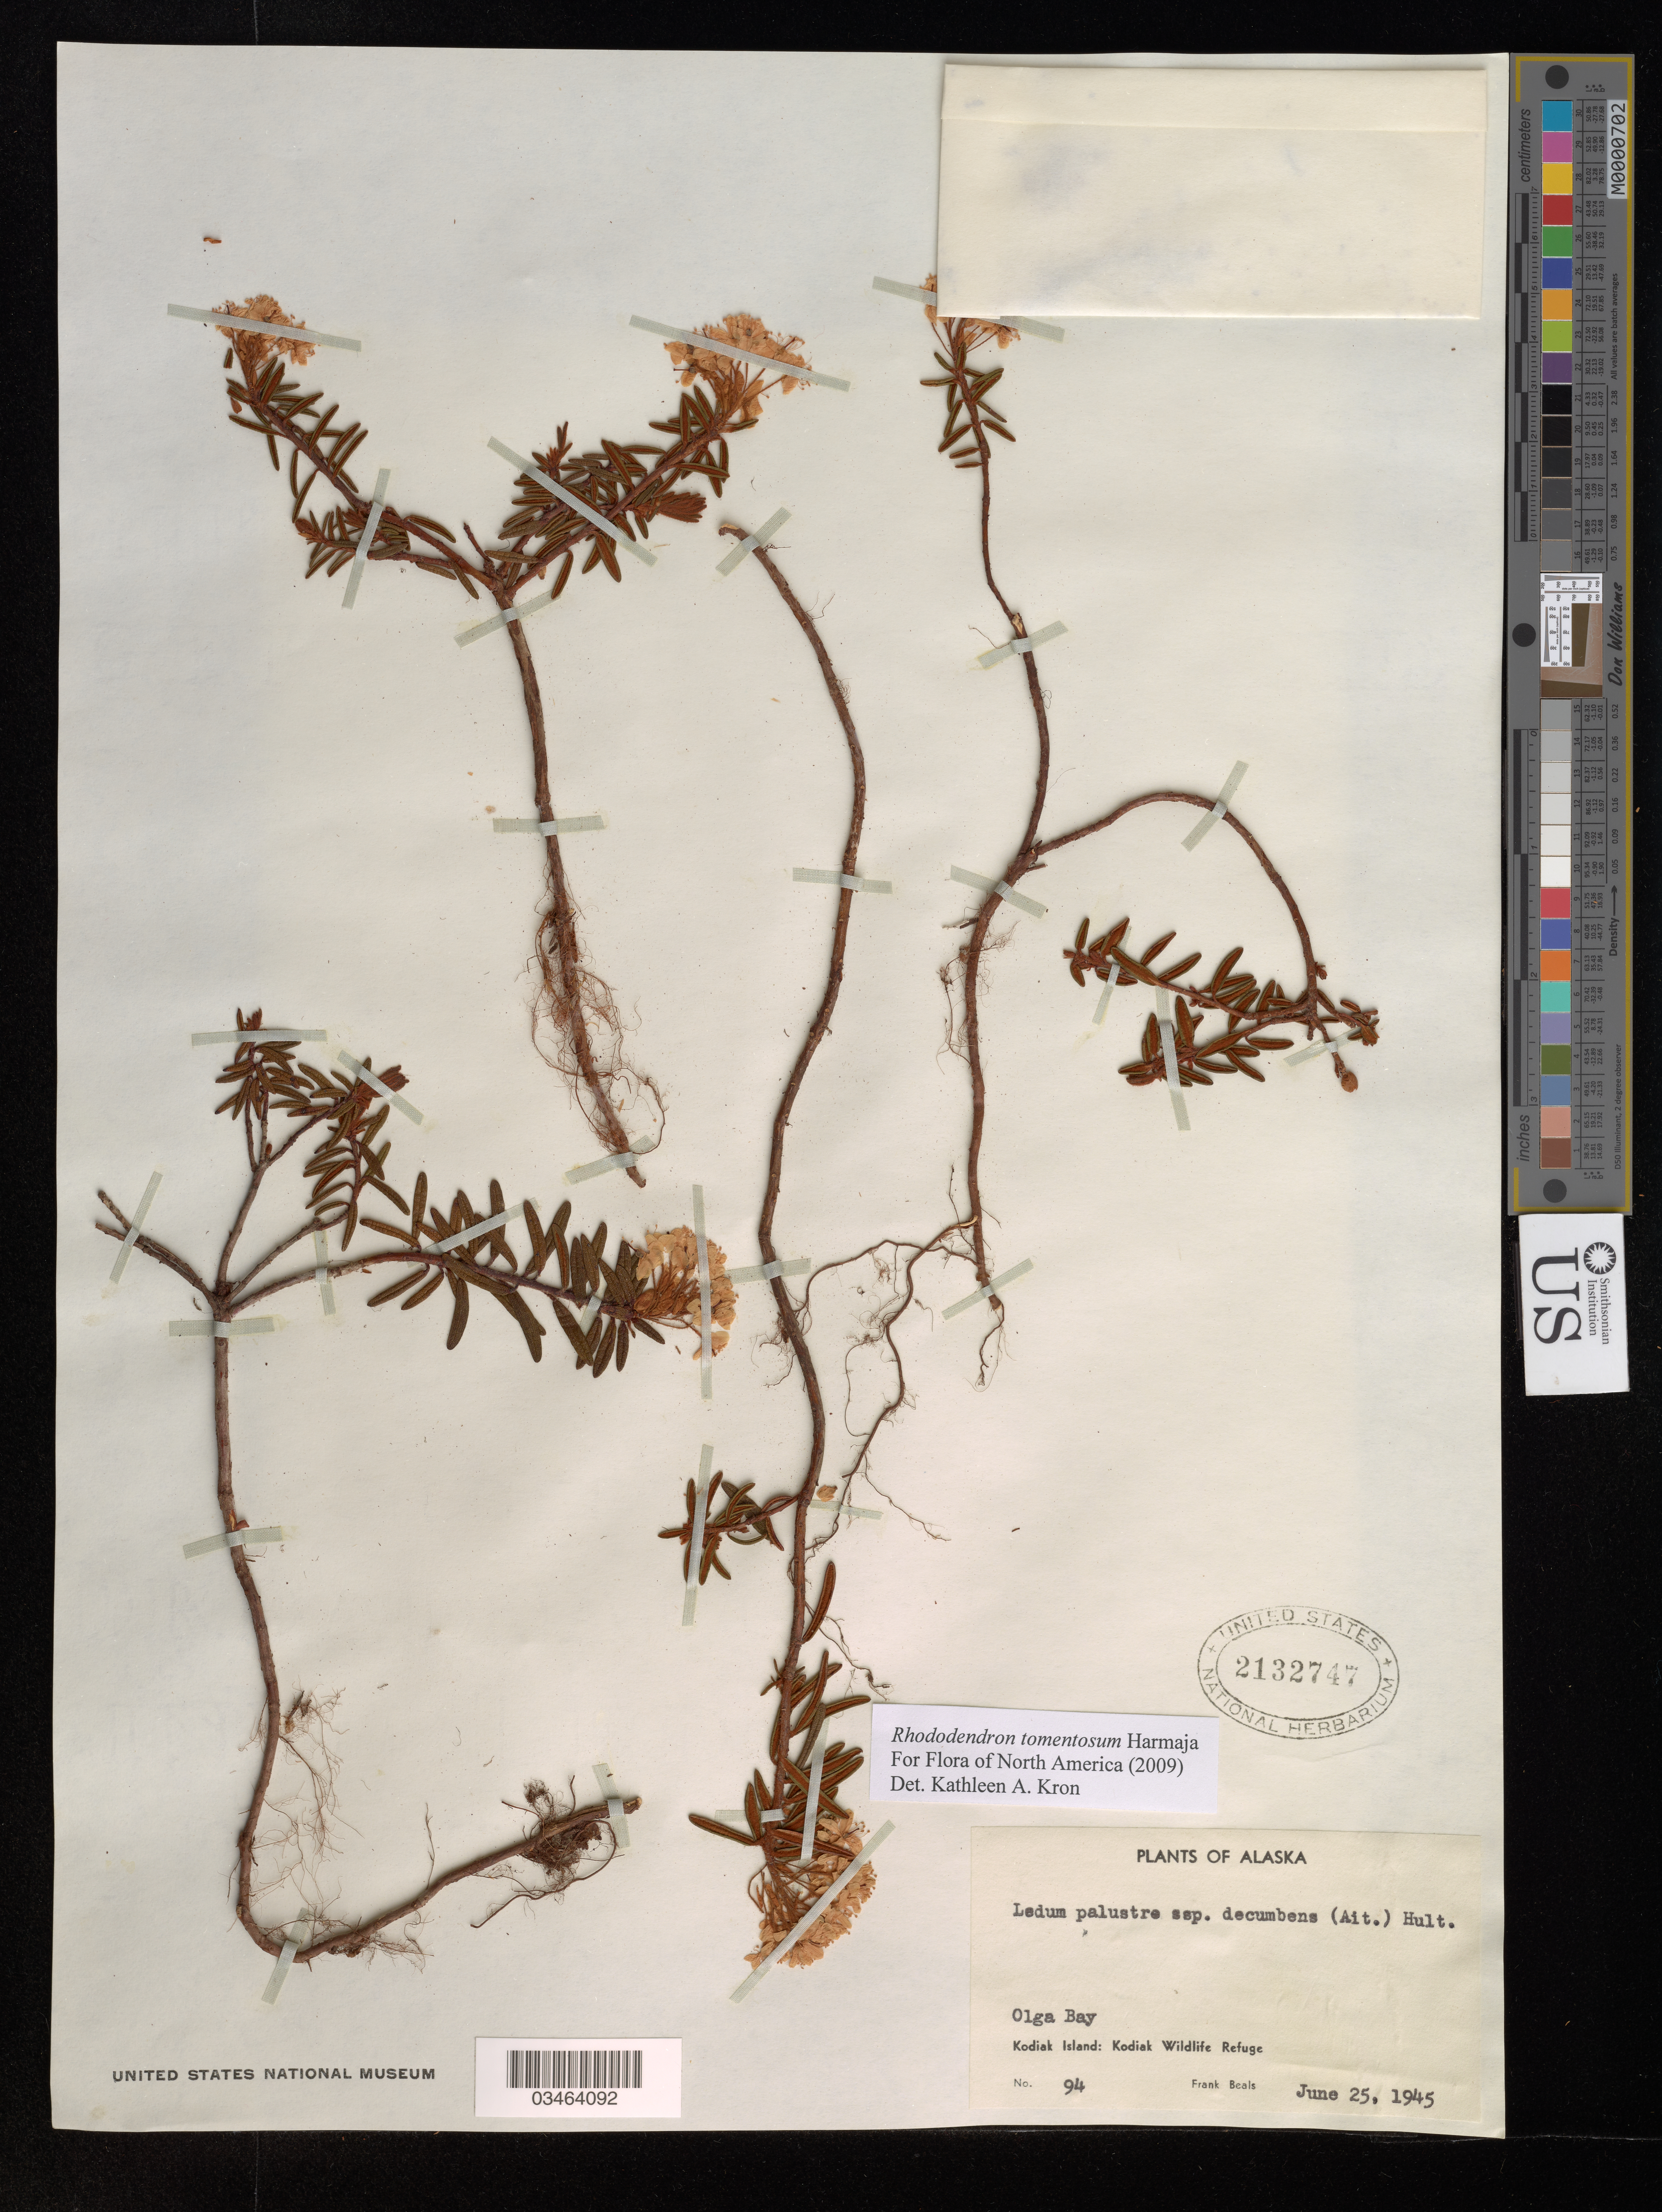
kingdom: Plantae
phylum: Tracheophyta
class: Magnoliopsida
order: Ericales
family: Ericaceae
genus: Rhododendron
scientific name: Rhododendron tomentosum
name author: Harmaja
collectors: F. Beals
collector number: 94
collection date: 1945-06-25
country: United States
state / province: Alaska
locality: Olga Bay. Kodiak Island: Kodiak Wildlife Refuge.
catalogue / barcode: US 2132747